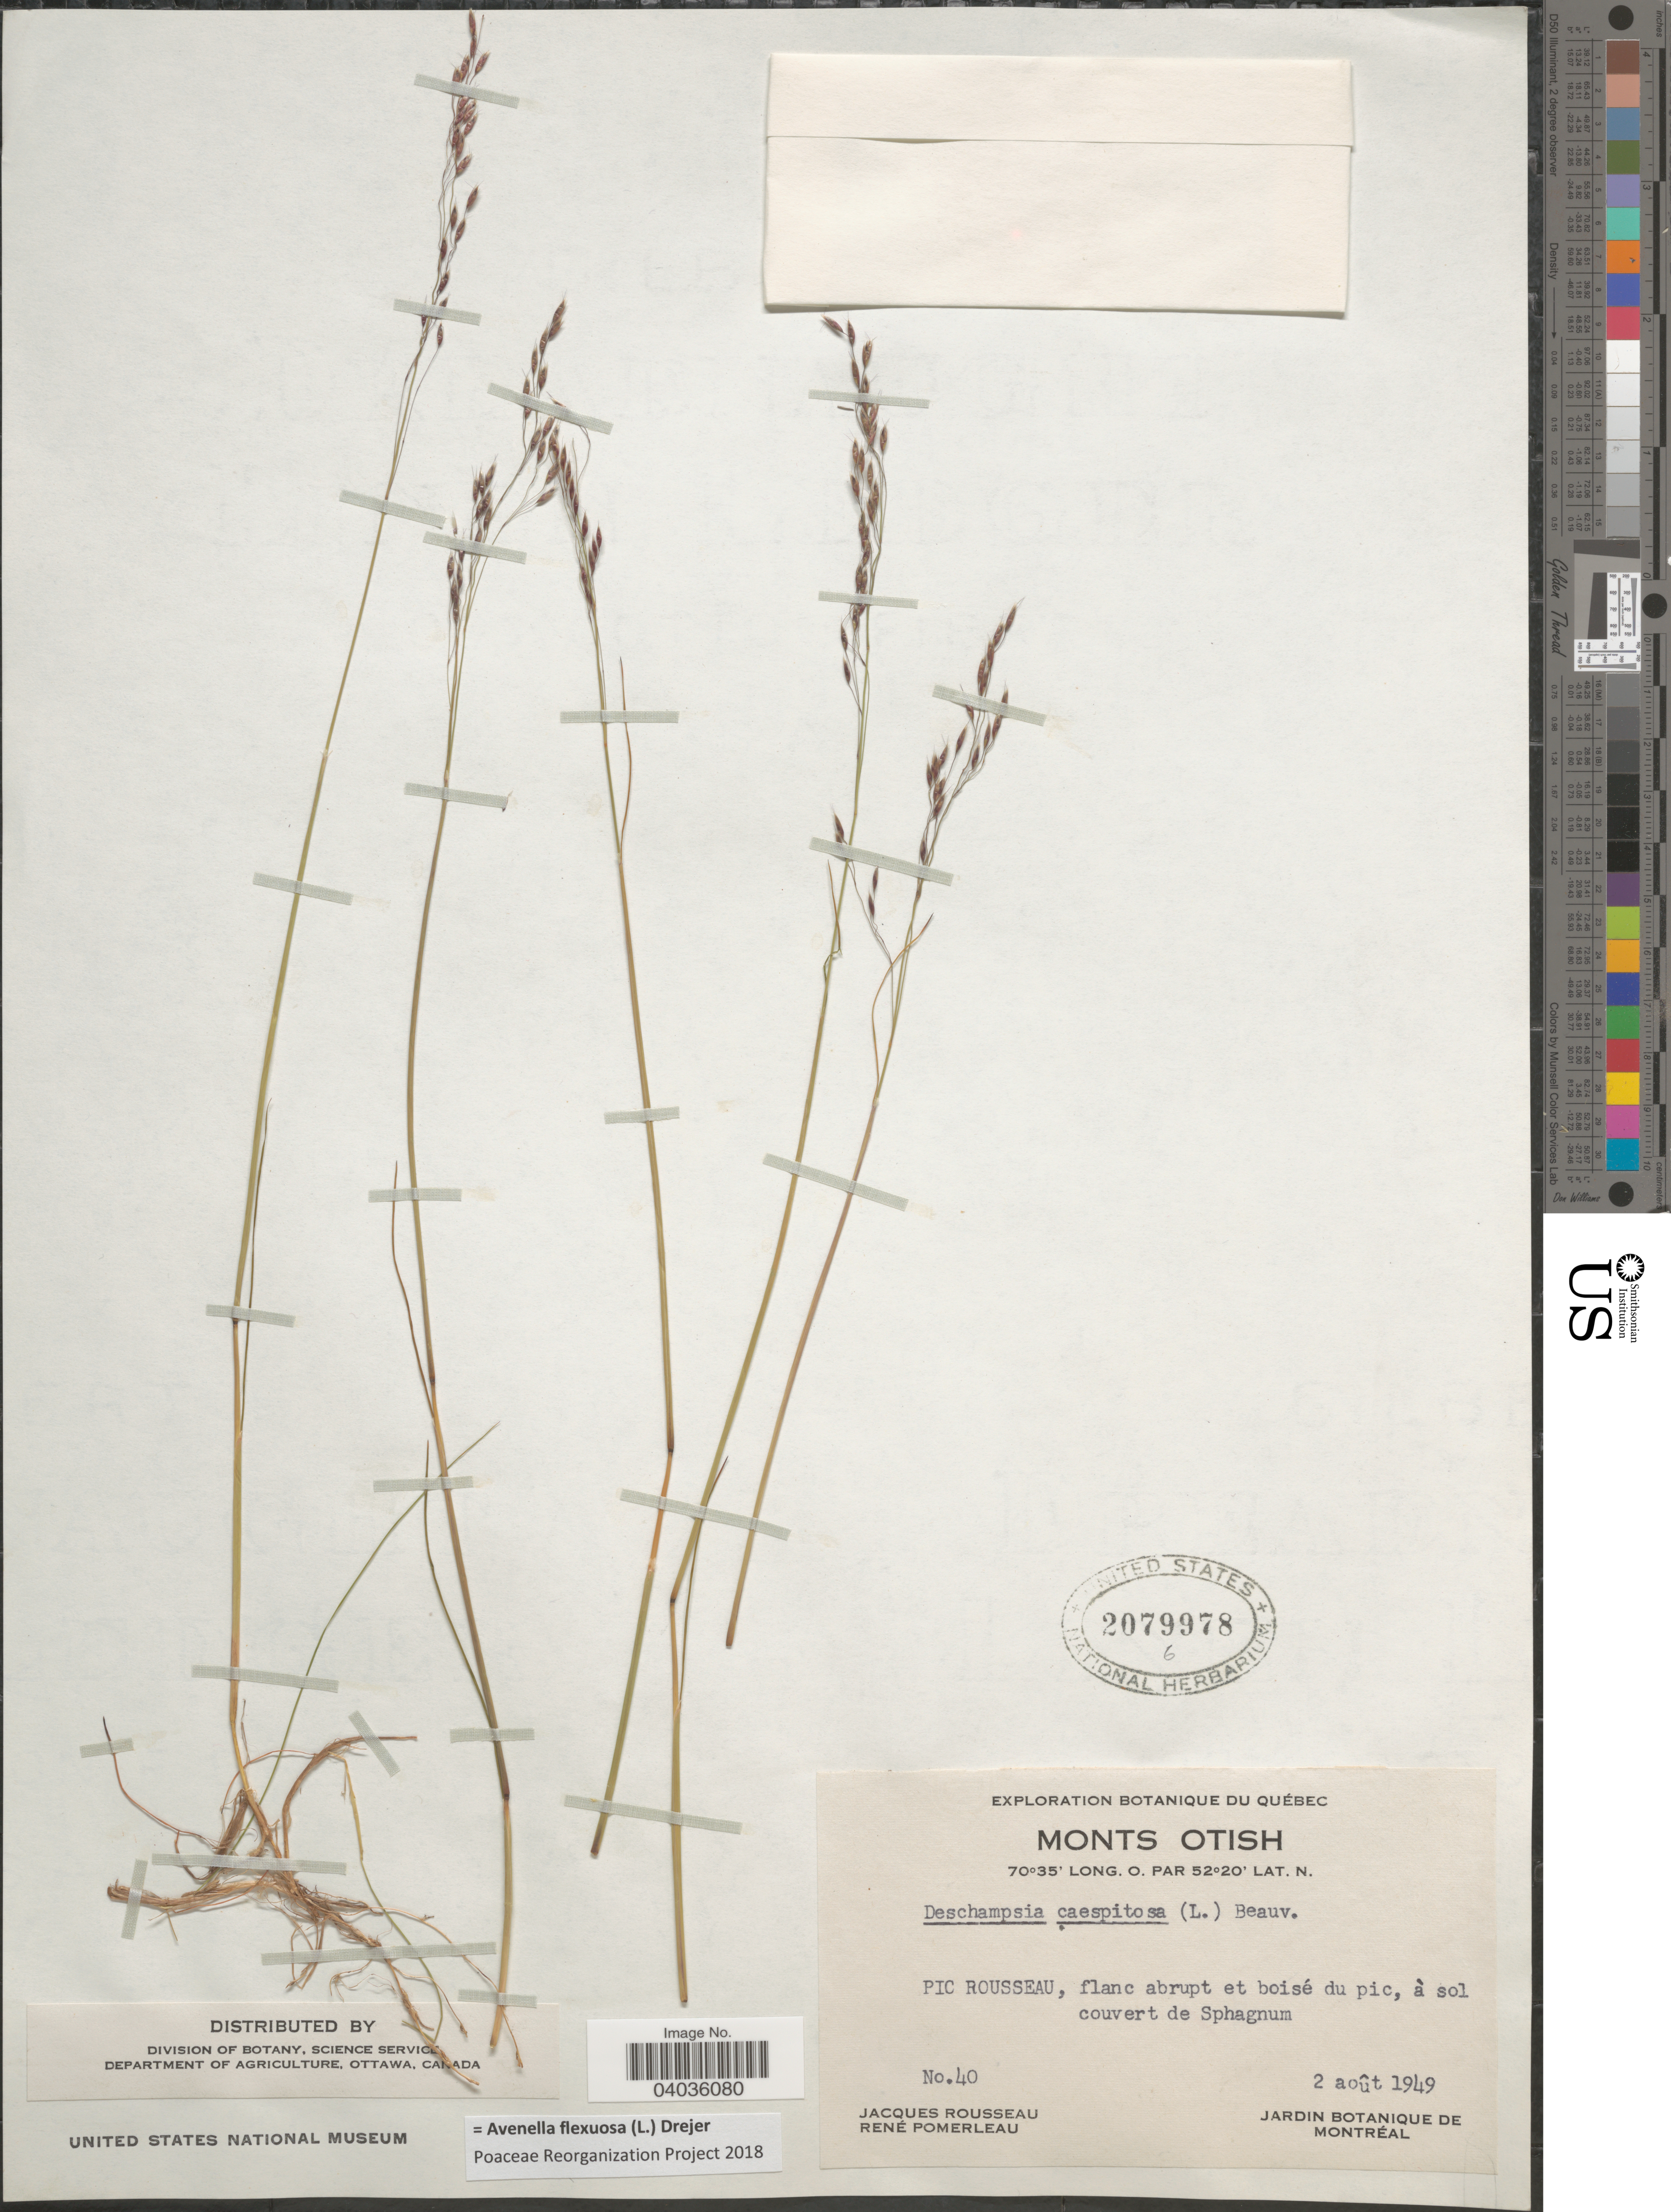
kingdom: Plantae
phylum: Tracheophyta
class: Liliopsida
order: Poales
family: Poaceae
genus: Avenella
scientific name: Avenella flexuosa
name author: (L.) Drejer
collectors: J. Rousseau & R. Pomerleau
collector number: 40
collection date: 1949-08-02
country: Canada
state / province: Quebec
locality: Monts Otish. Pic Rousseau, flanc abrupt et boisé du pic, à sol couvert de Sphagnum.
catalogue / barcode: US 2079978